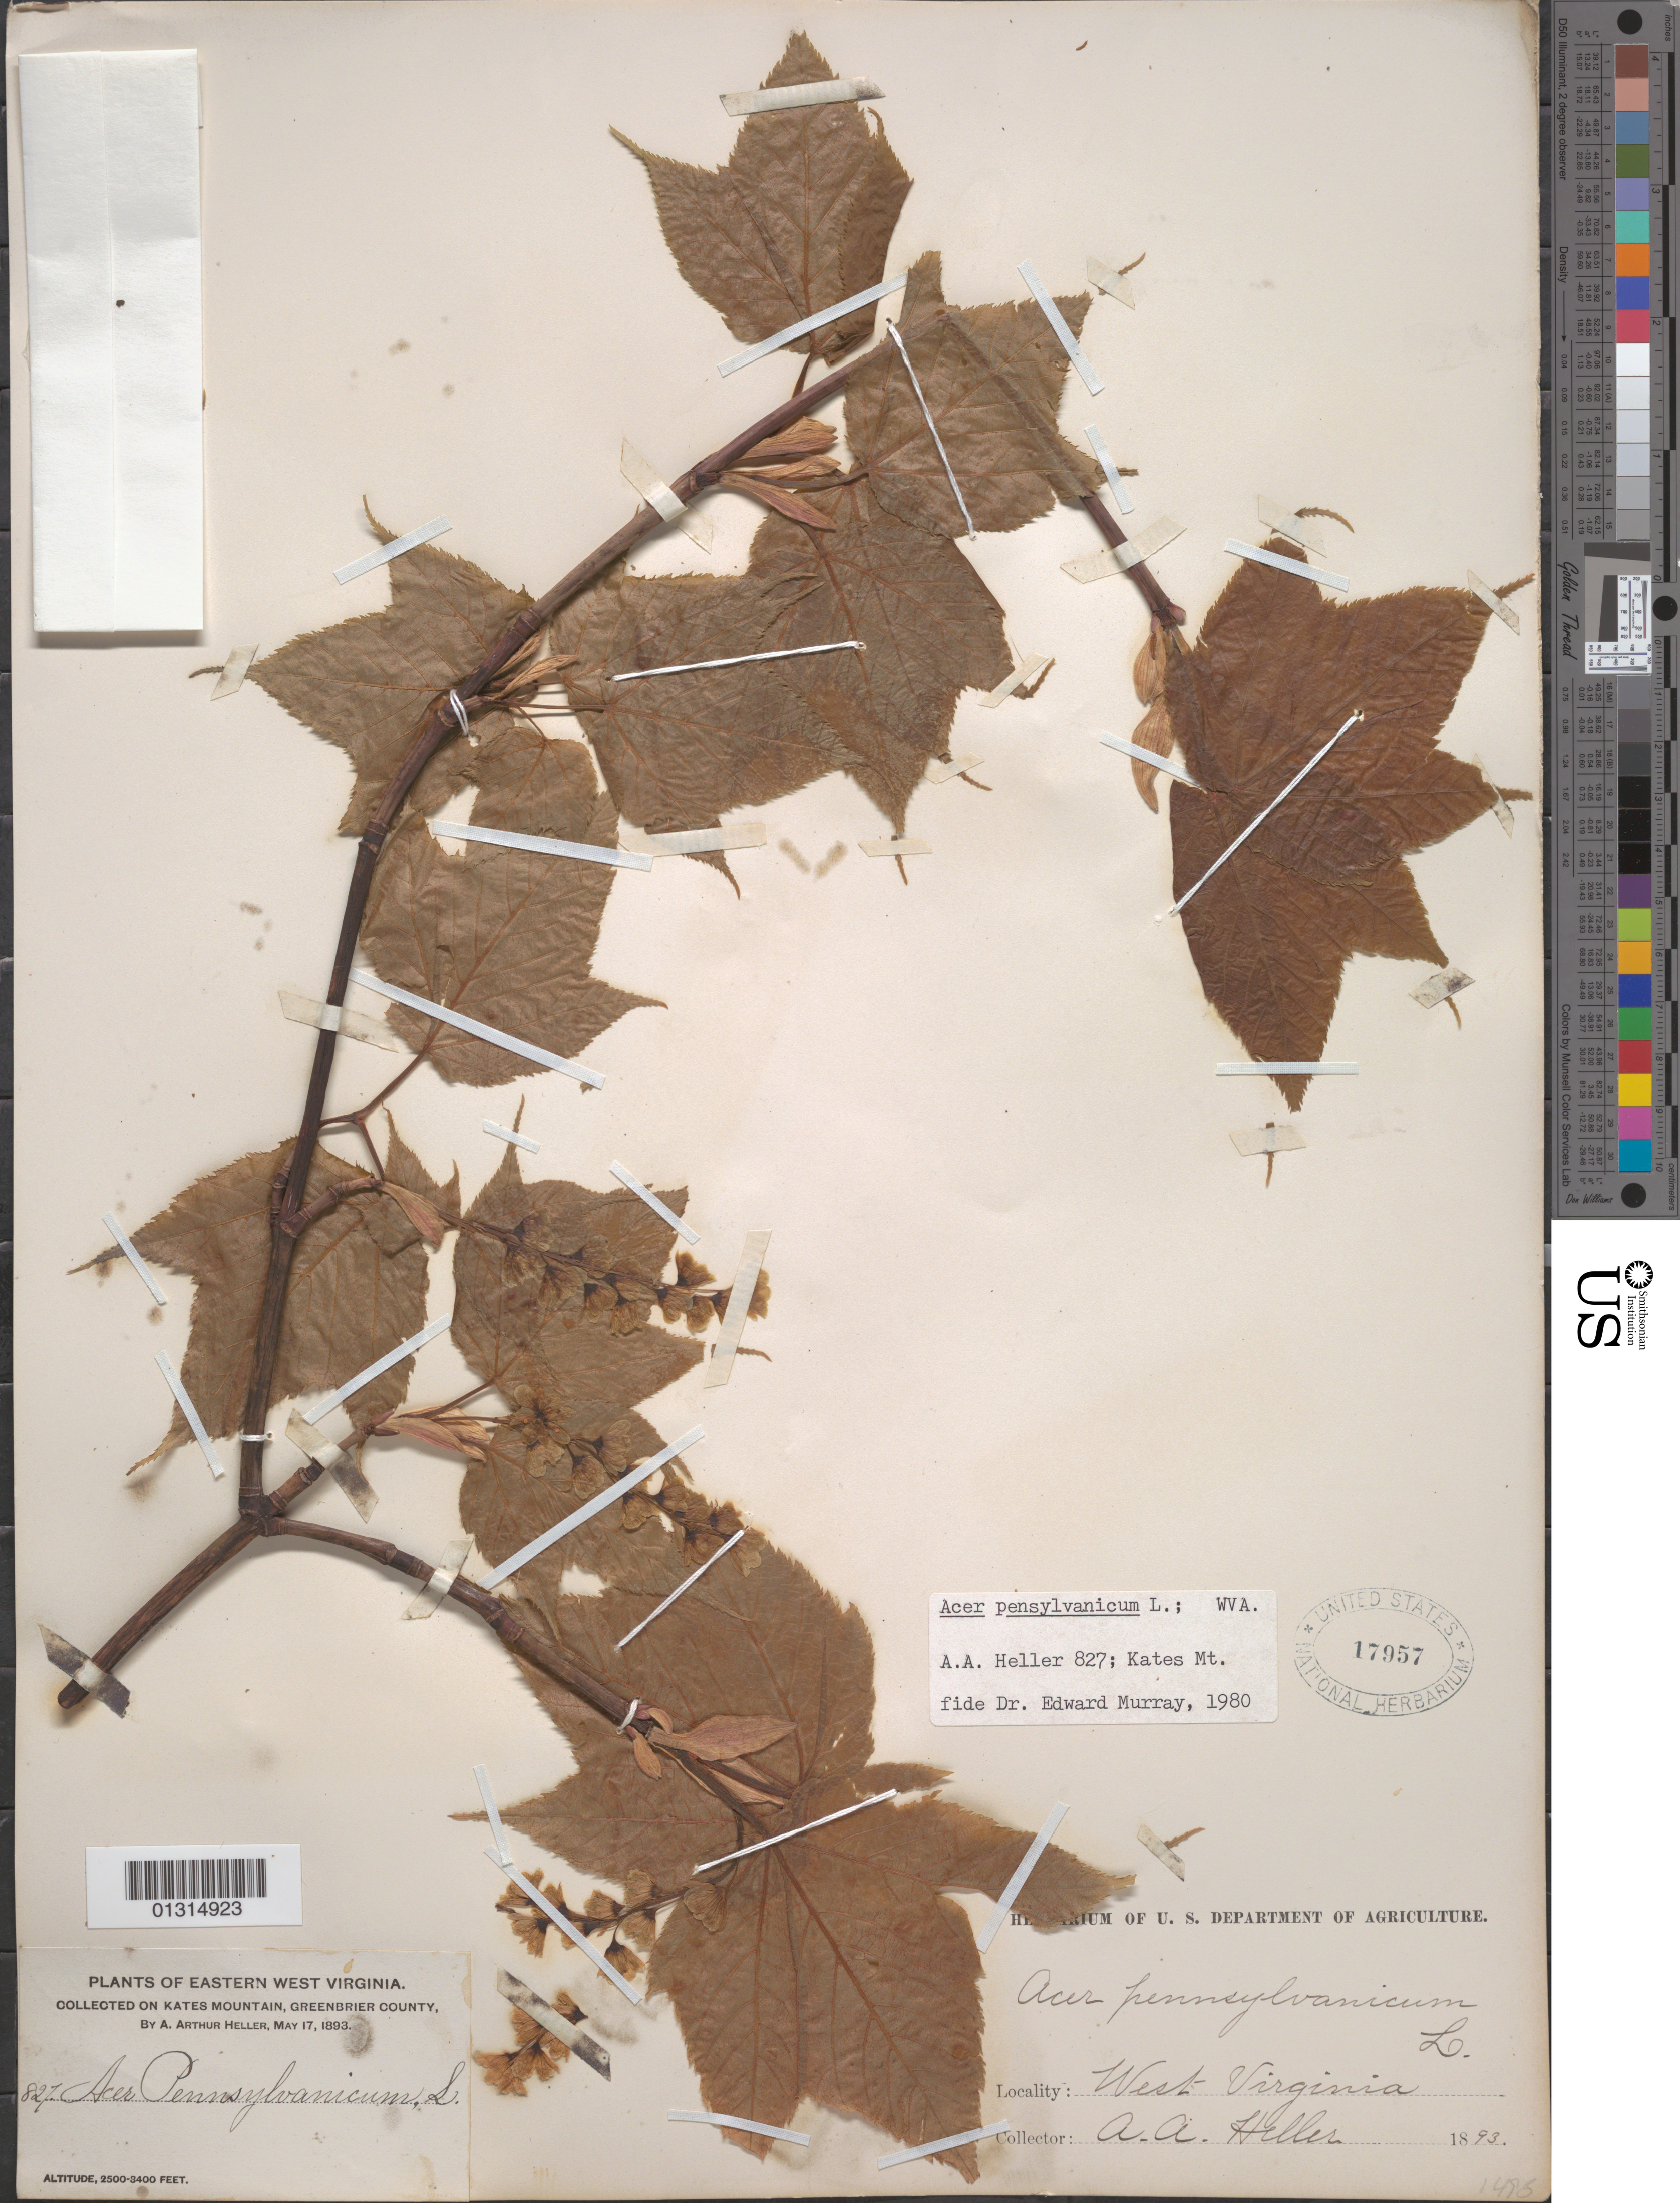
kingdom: Plantae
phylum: Tracheophyta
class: Magnoliopsida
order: Sapindales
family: Sapindaceae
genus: Acer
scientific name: Acer pensylvanicum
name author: L.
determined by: Murray, Edward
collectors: A. A. Heller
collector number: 827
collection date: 1893-05-17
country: United States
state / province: West Virginia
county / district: Greenbrier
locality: Greenbrier County, Kates Mountain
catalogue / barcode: US 17957